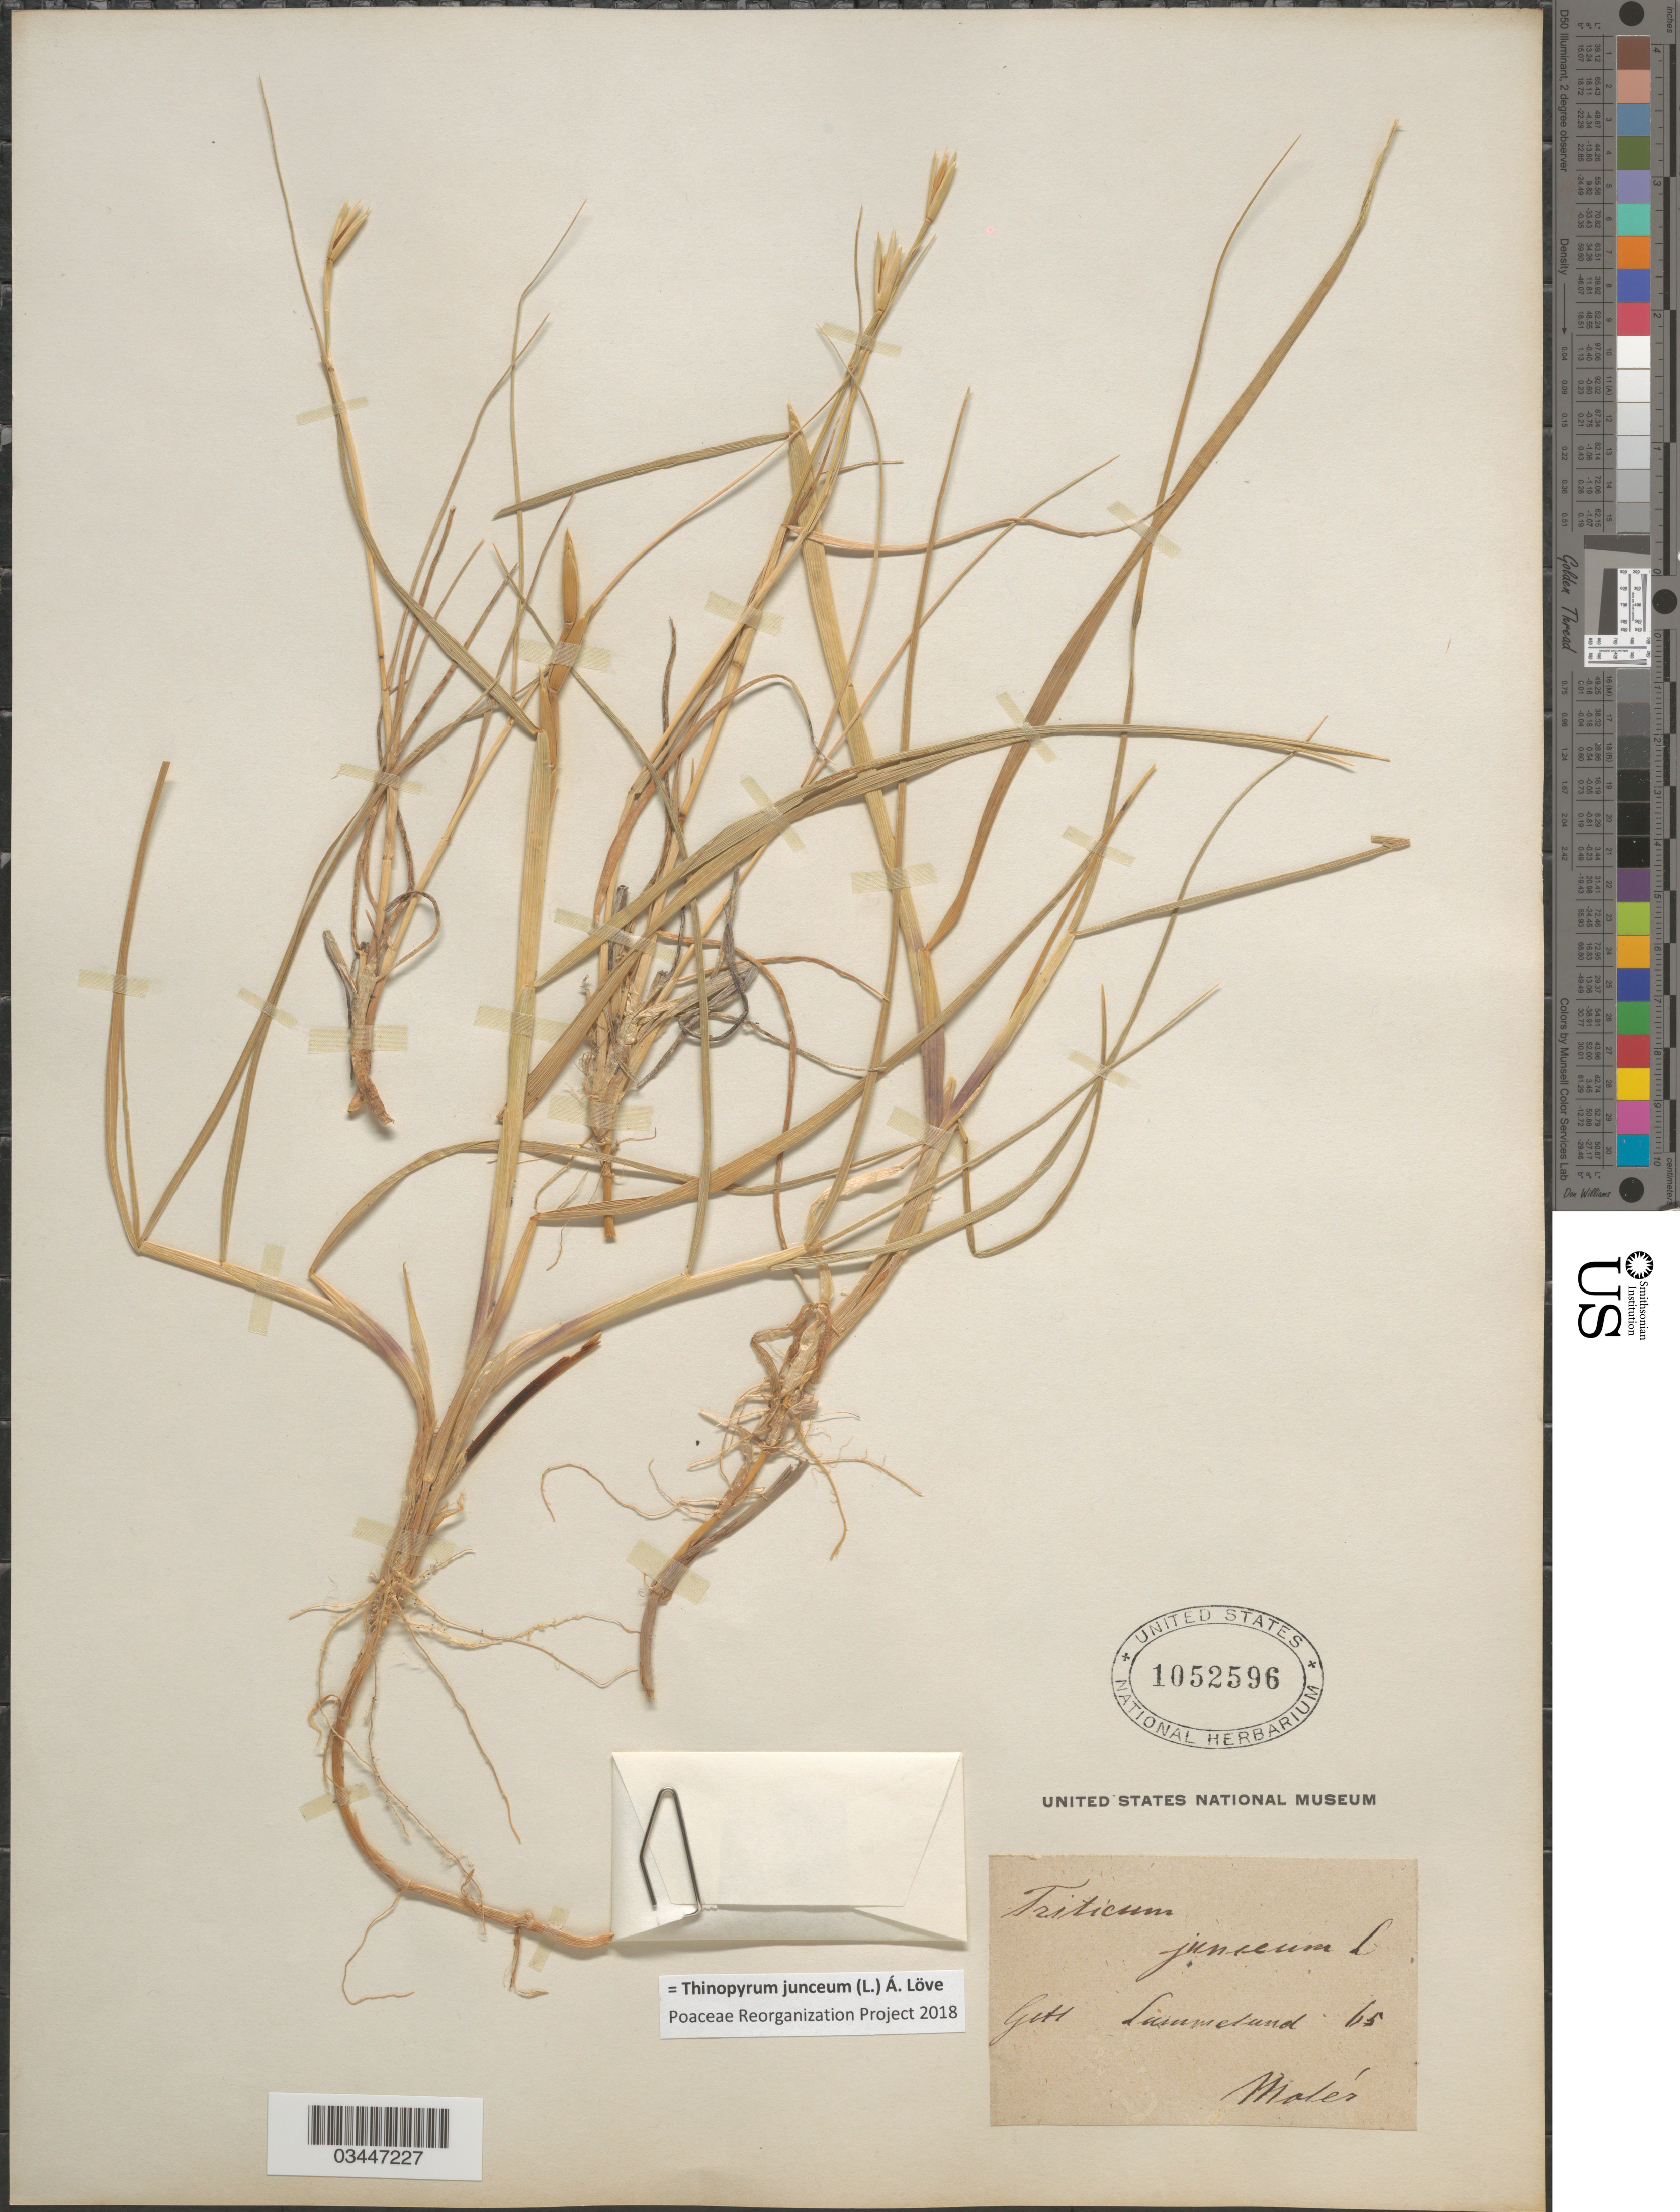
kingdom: Plantae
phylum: Tracheophyta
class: Liliopsida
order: Poales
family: Poaceae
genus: Thinopyrum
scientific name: Thinopyrum junceum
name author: (L.) Á. Löve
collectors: T. Molér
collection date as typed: Transcribed d/m/y: //65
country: Sweden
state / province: Gotland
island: Gotland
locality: Gotl. Lummelund.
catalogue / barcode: US 1052596